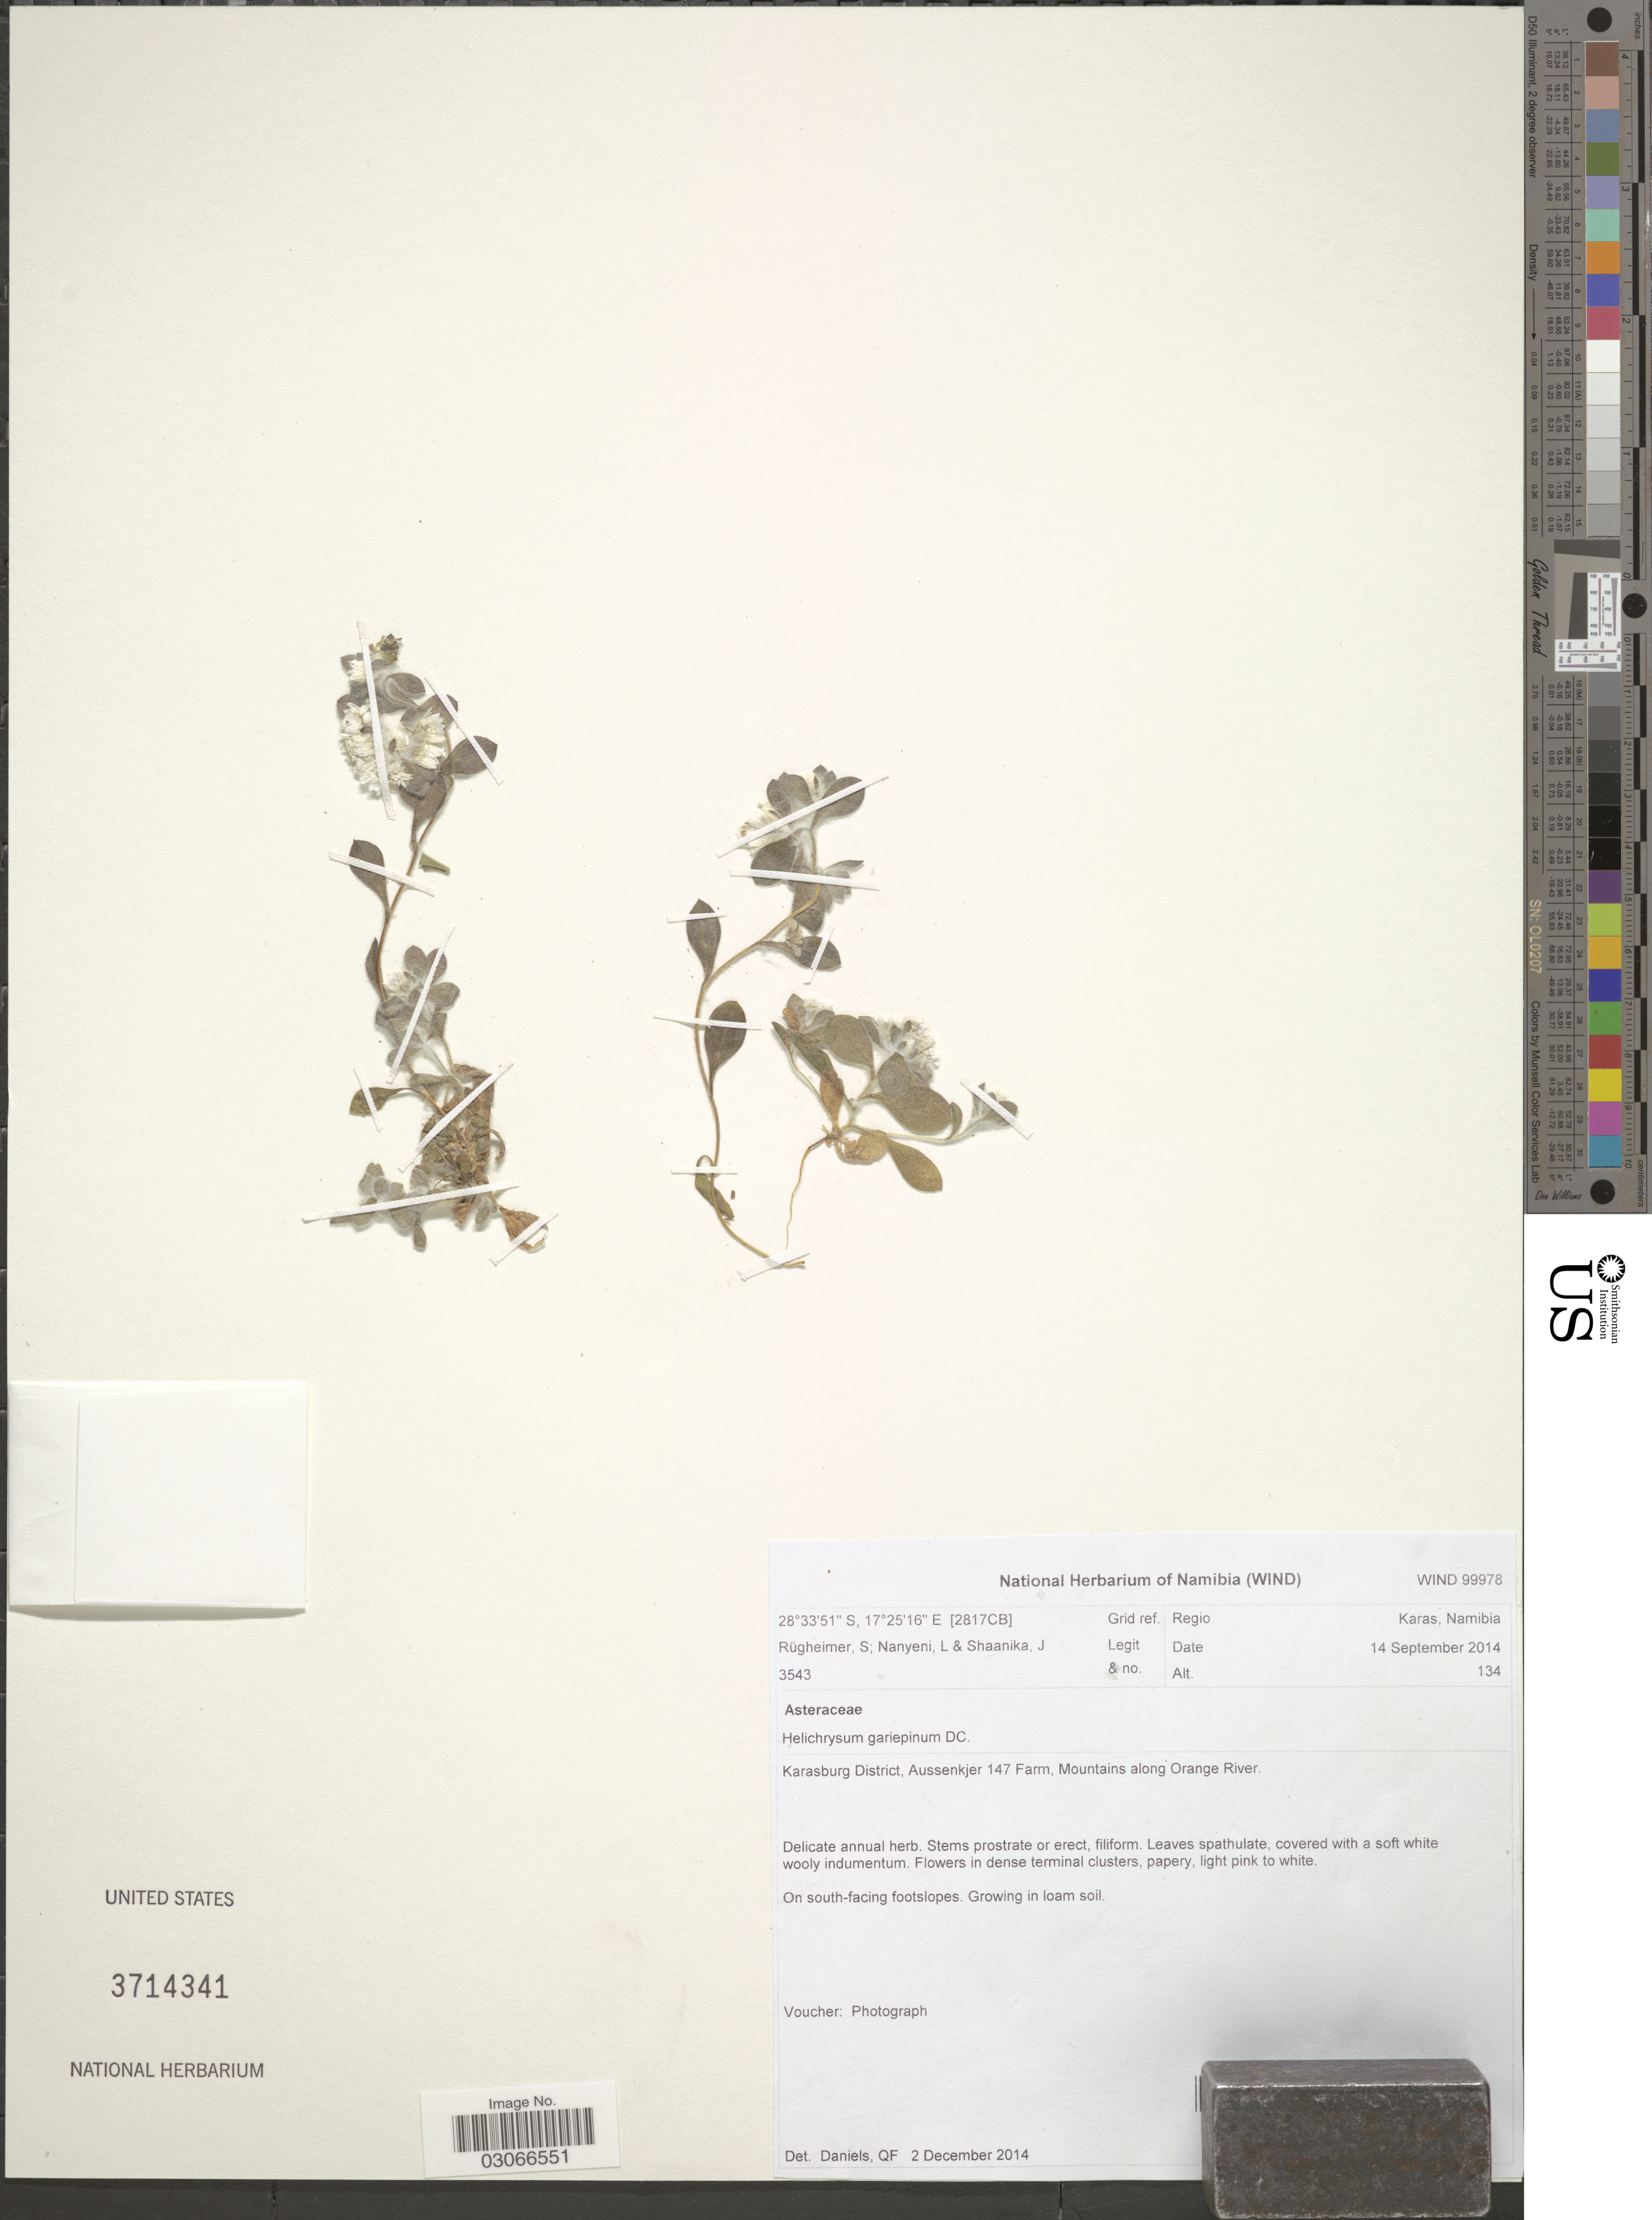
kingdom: Plantae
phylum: Tracheophyta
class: Magnoliopsida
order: Asterales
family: Asteraceae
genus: Helichrysum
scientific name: Helichrysum gariepinum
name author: DC.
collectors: S. Rugheimer, L. Nanyeni & J. Shaanika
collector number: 3543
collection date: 2014-09-14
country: Namibia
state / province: Karas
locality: [2817CB] Regio Karas. Karasburg District, Aussenkjer 147 Farm, Mountains along Orange River.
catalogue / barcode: US 3714341